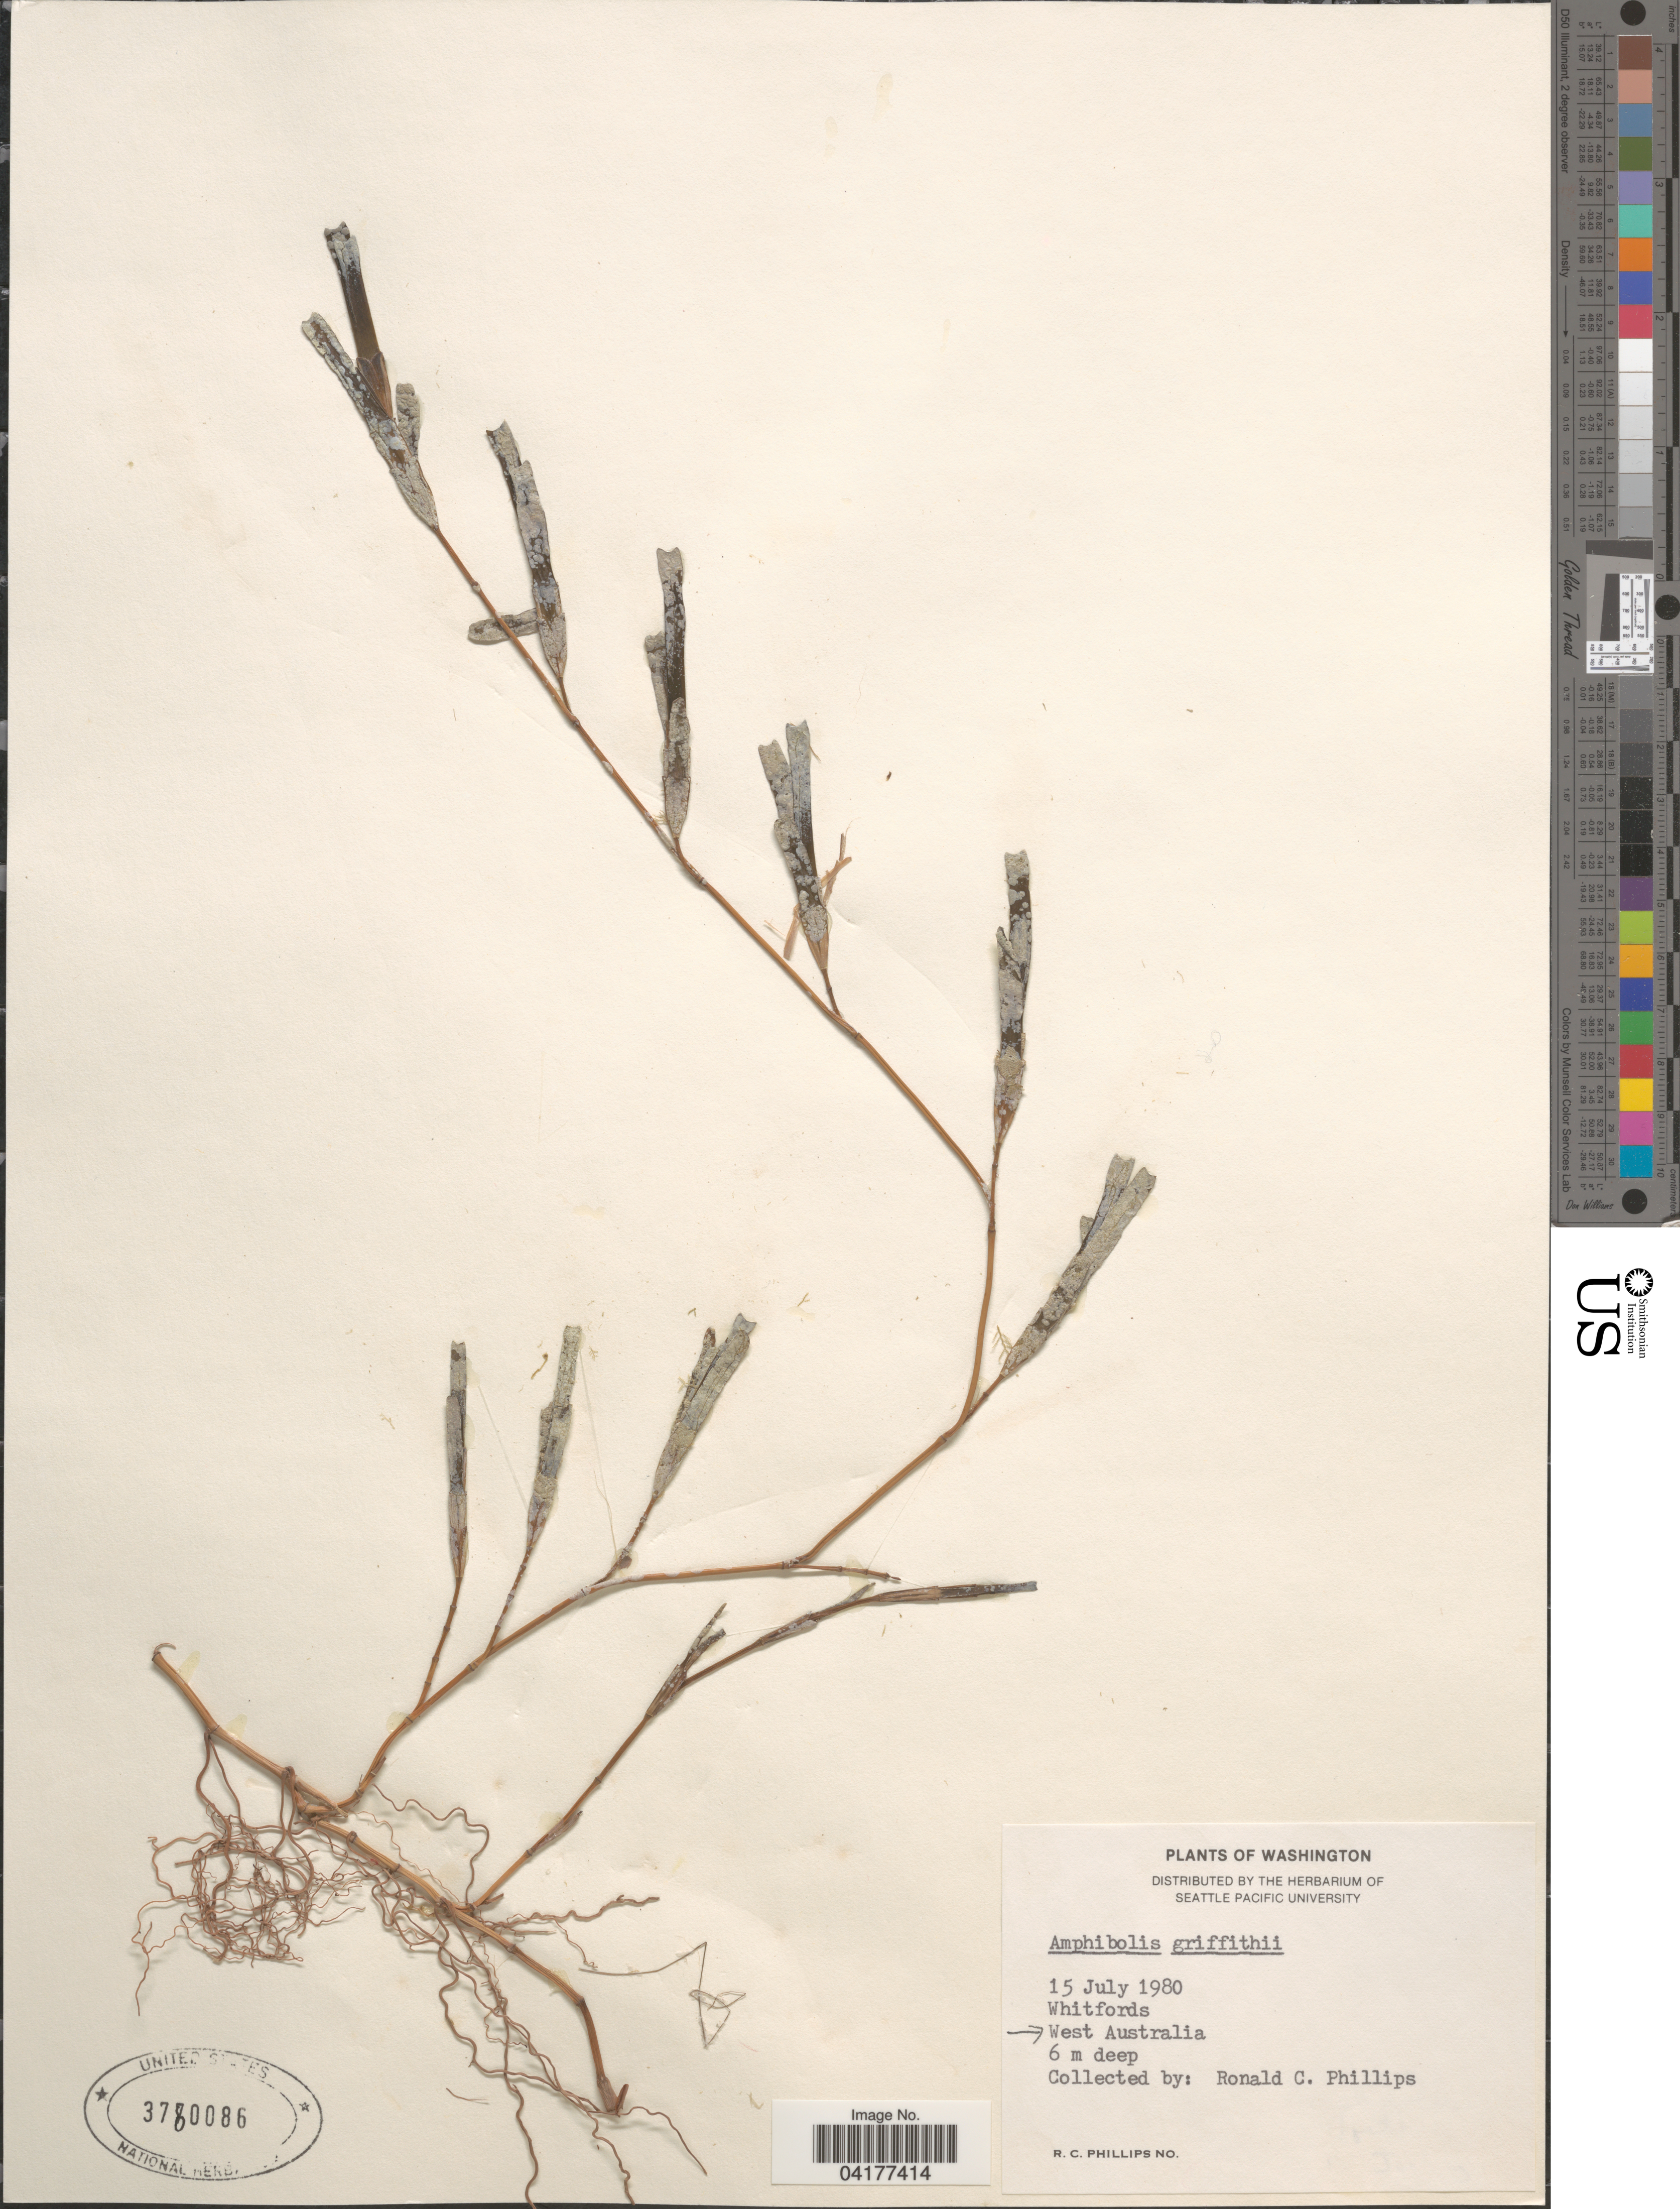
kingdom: Plantae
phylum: Tracheophyta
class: Liliopsida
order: Alismatales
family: Cymodoceaceae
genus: Amphibolis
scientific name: Amphibolis griffithii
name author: (J.M. Black) Hartog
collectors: R. C. Phillips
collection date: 1980-07-15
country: Australia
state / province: Western Australia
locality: Whitfords. West Australia.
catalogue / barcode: US 3780086